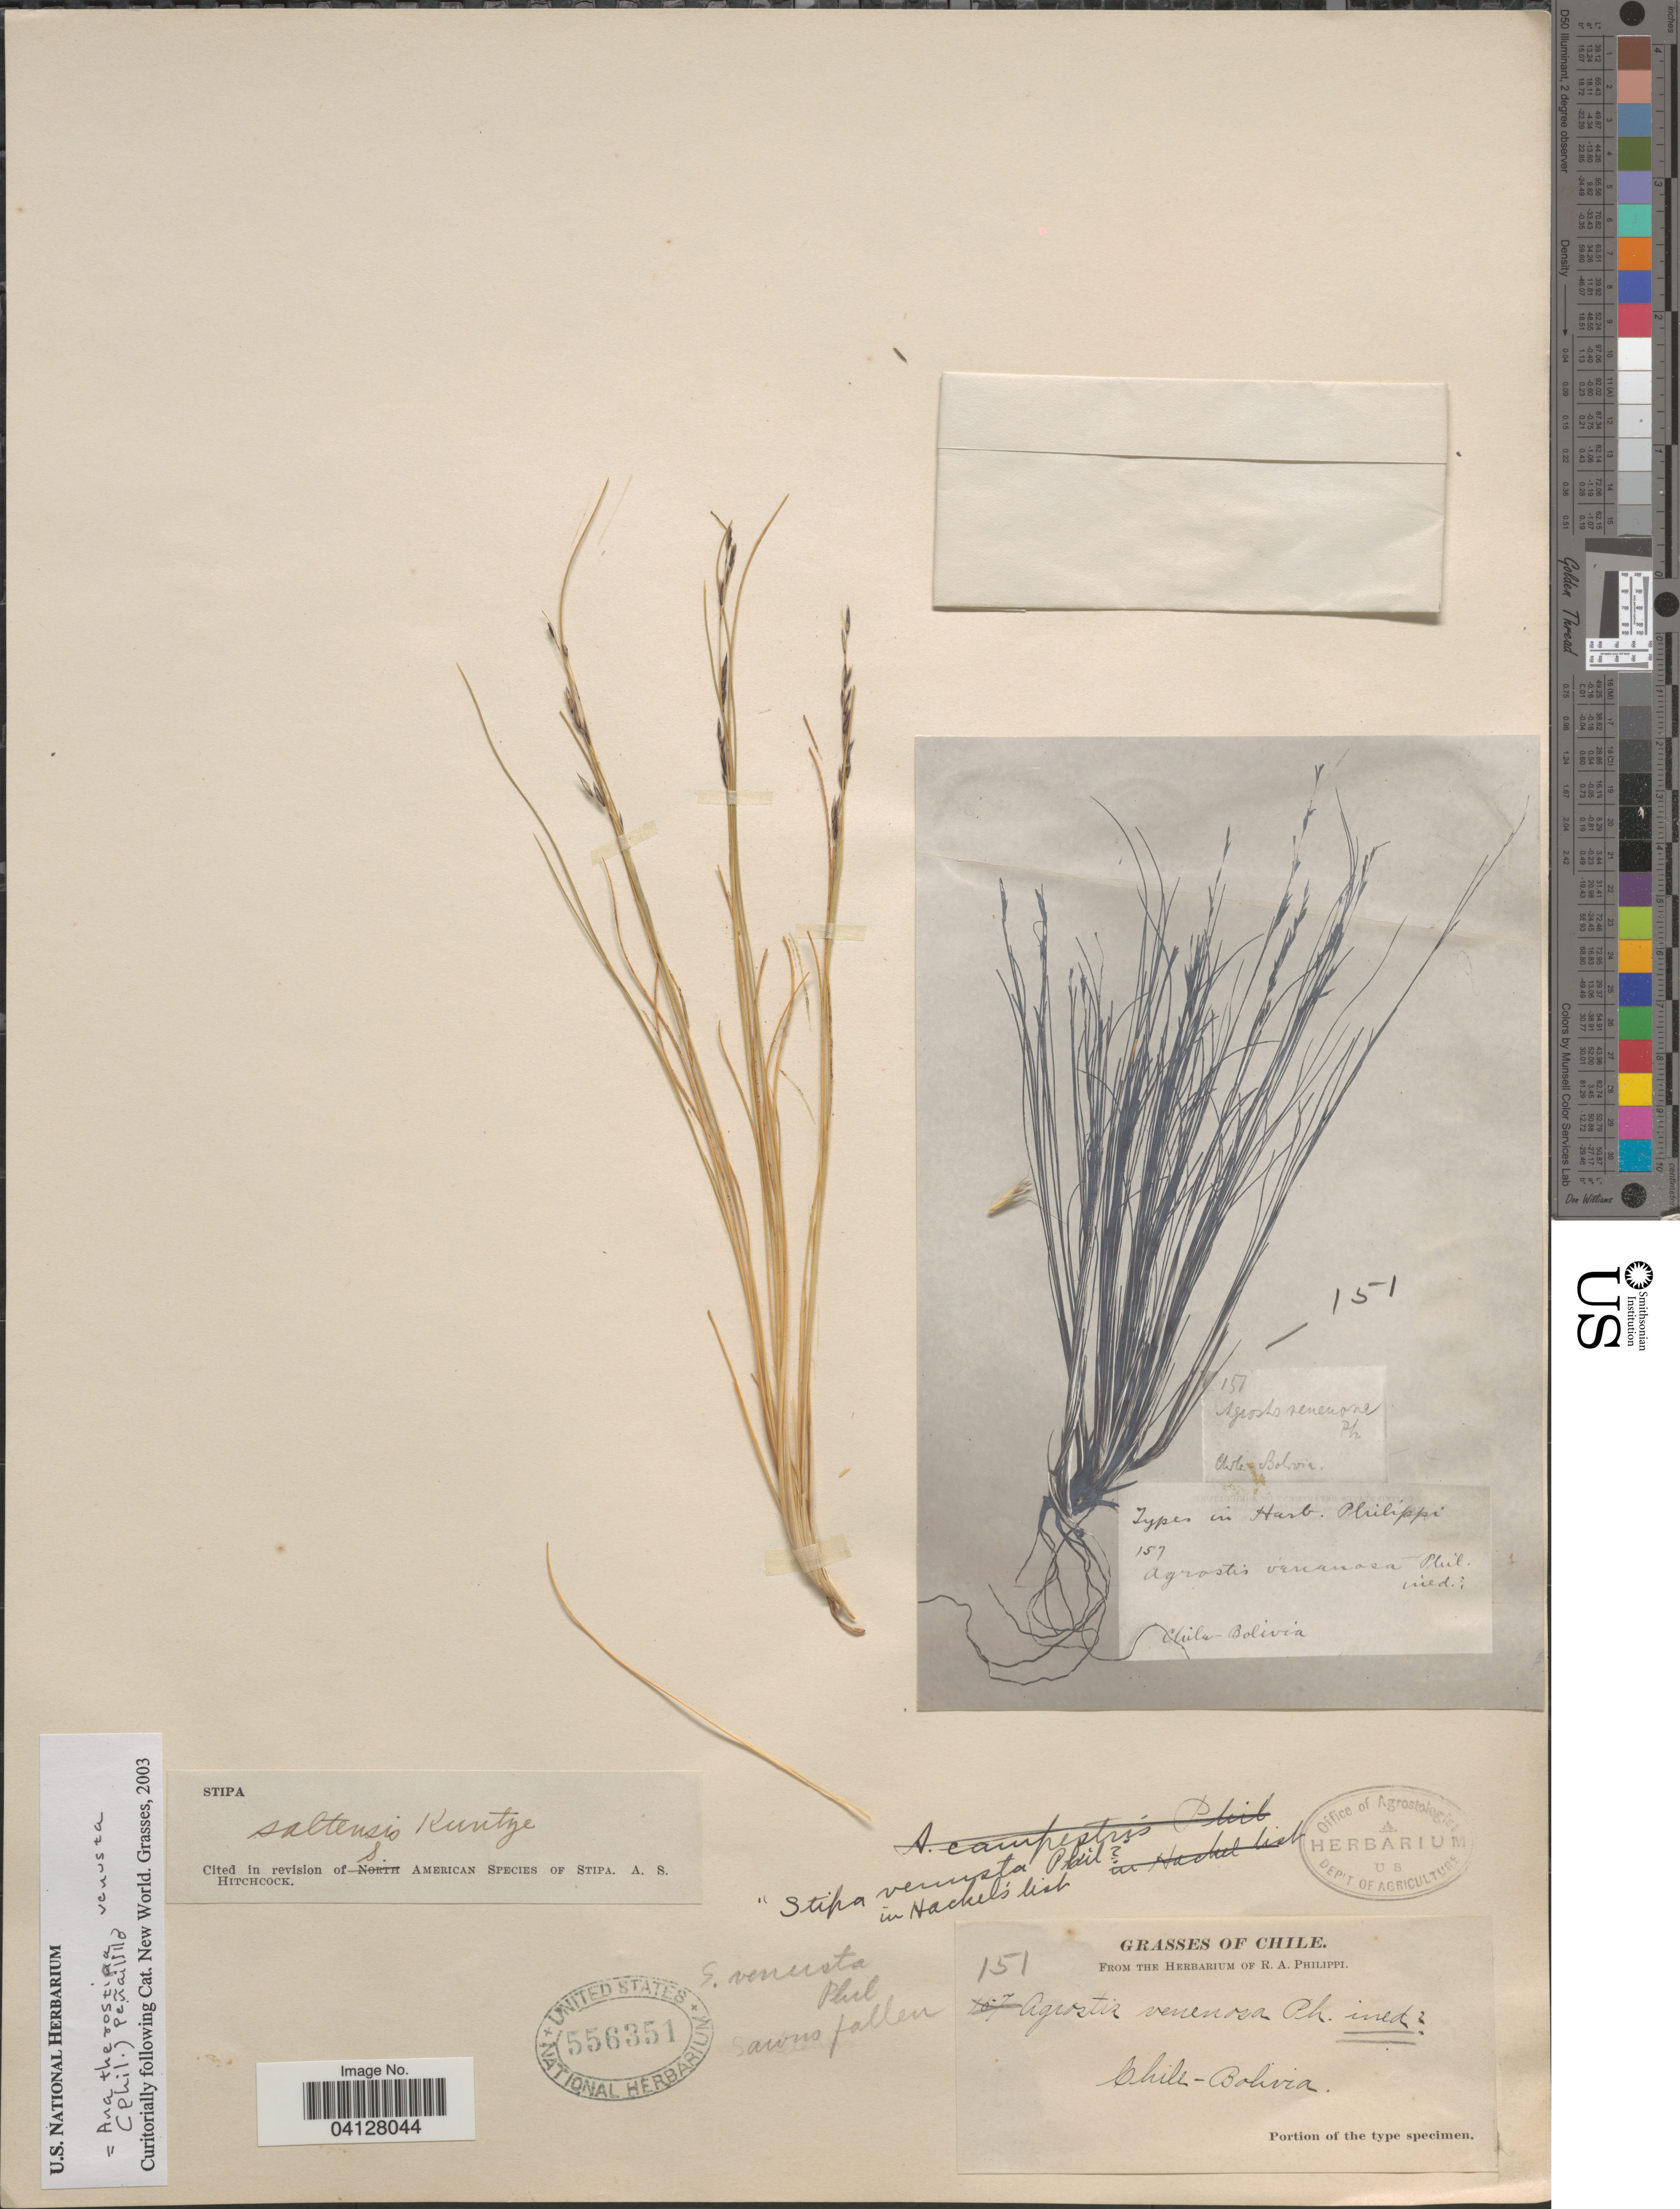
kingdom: Plantae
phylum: Tracheophyta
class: Liliopsida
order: Poales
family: Poaceae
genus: Anatherostipa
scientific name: Anatherostipa venusta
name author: (Phil.) Peñail.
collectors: ex. herb. R.A. Philippi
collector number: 151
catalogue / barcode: US 556351